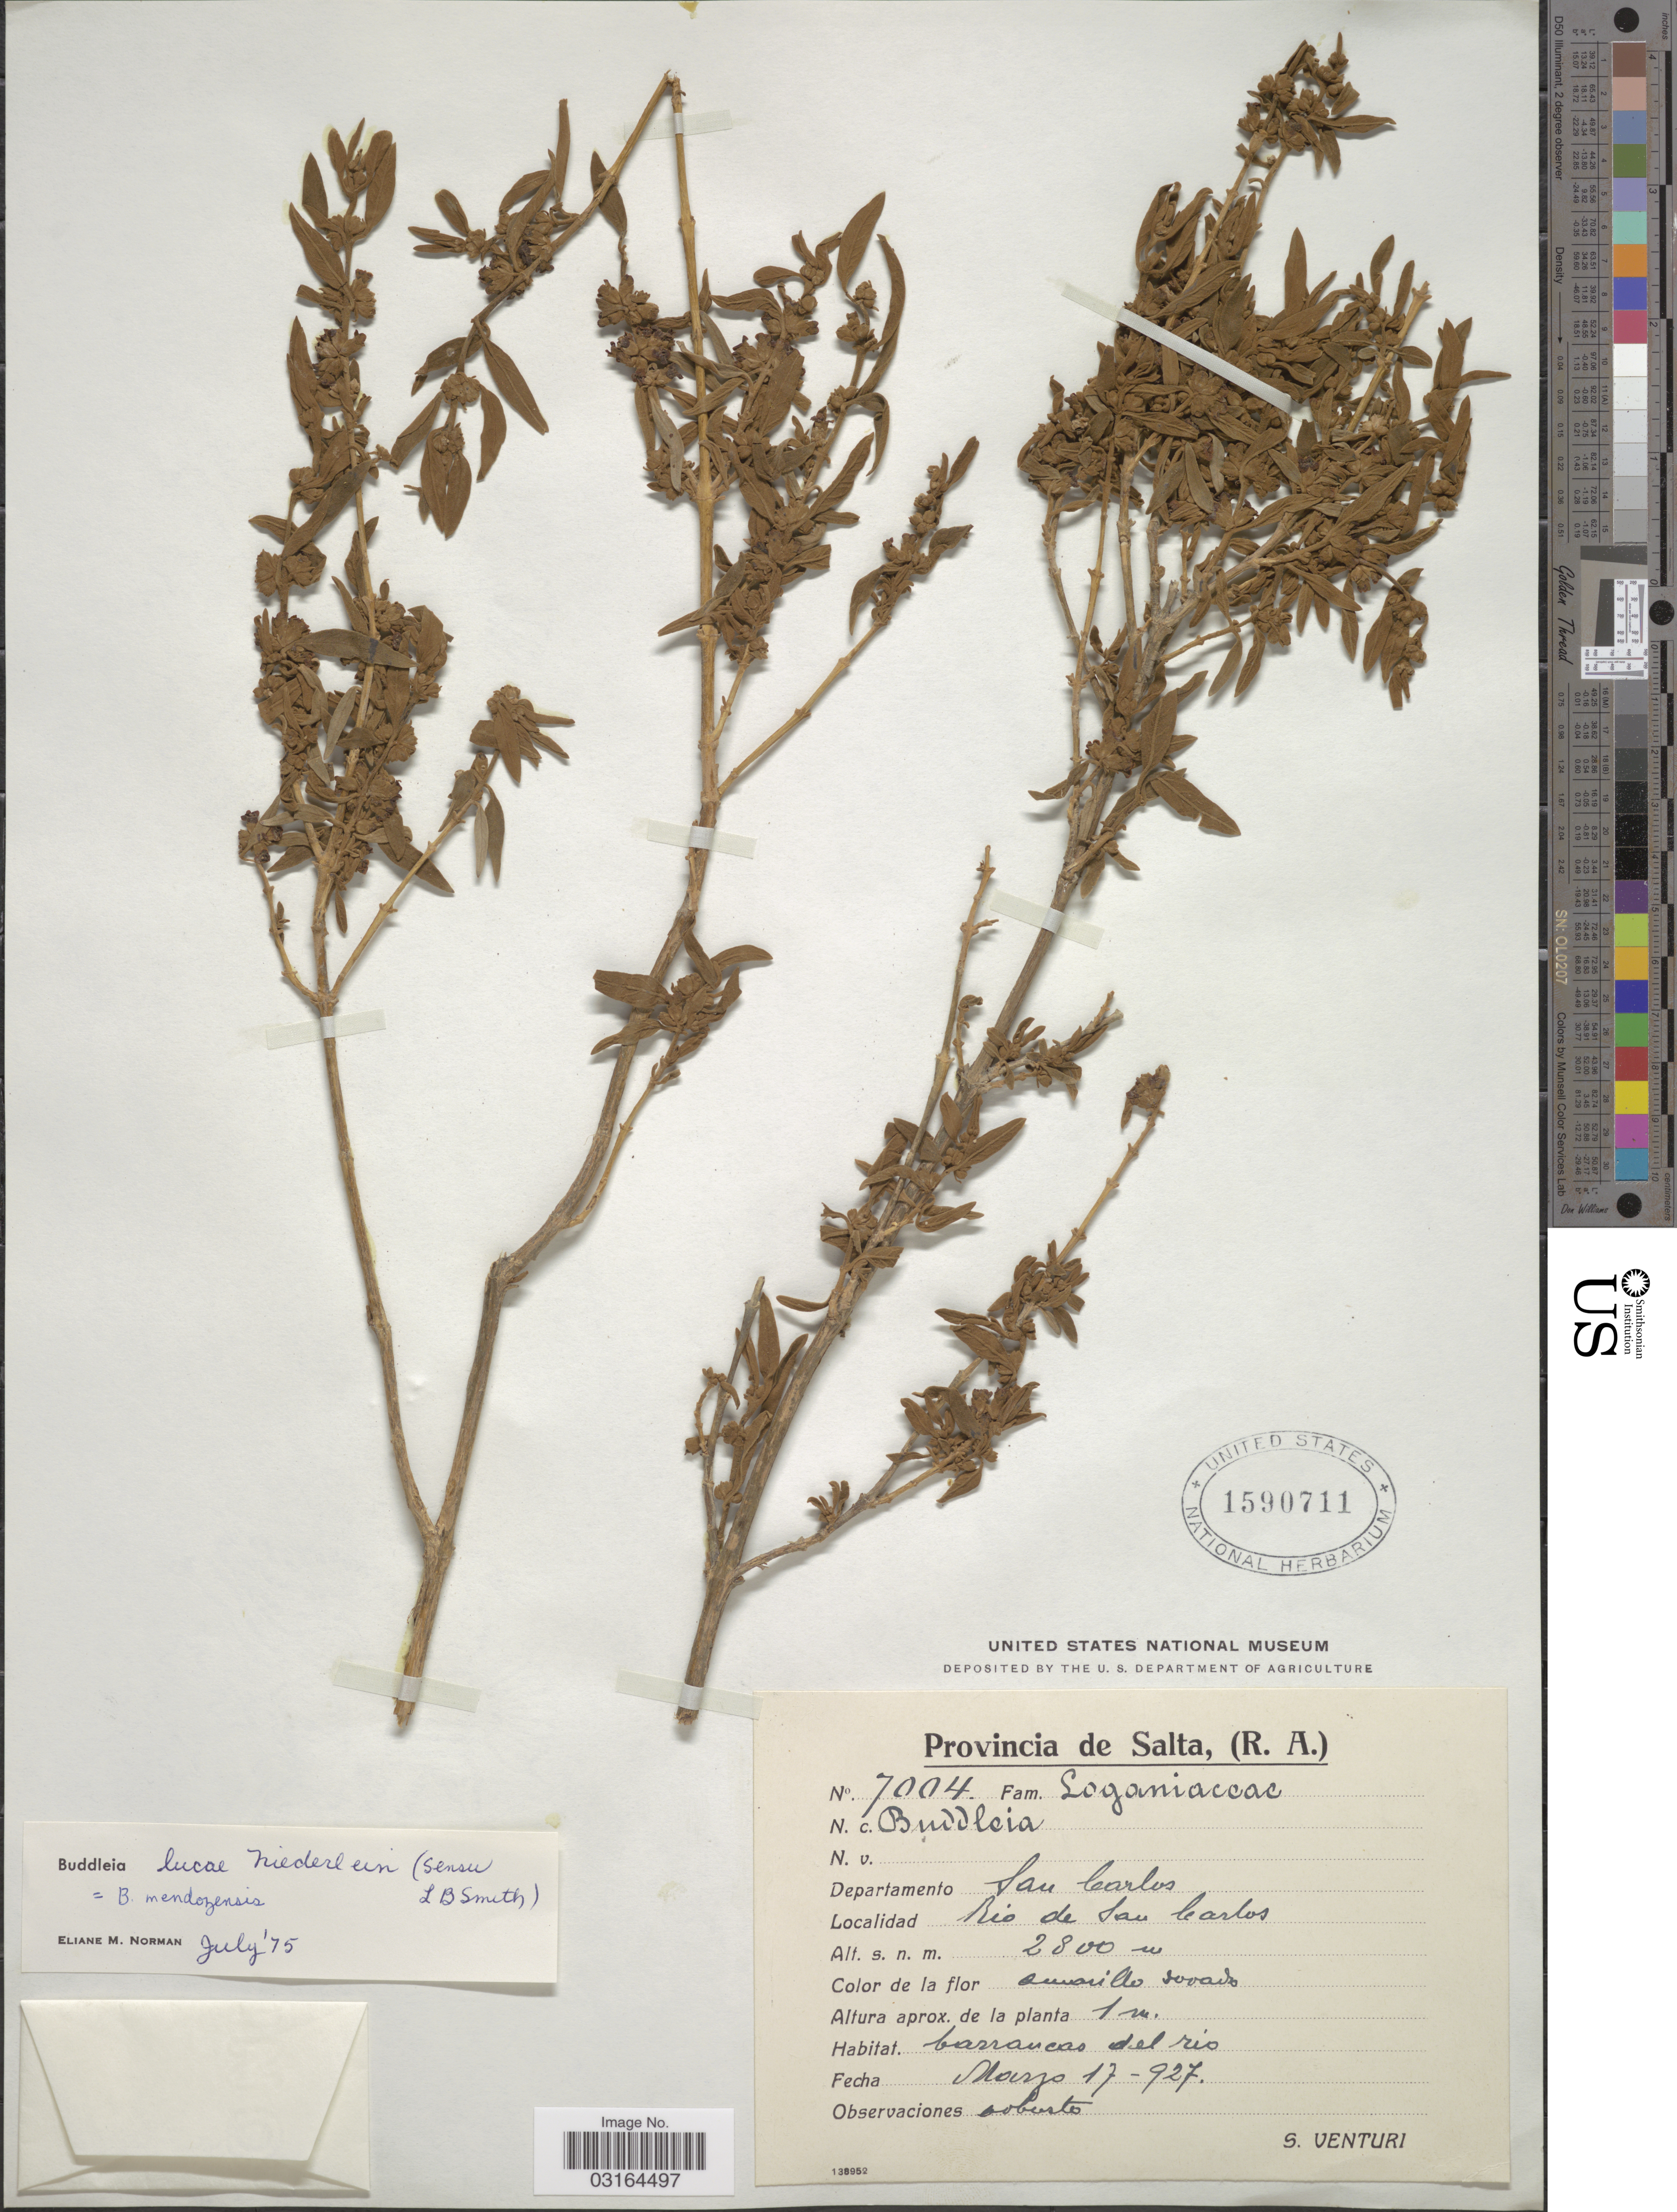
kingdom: Plantae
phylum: Tracheophyta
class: Magnoliopsida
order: Lamiales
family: Scrophulariaceae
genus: Buddleja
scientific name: Buddleja mendozensis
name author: Gillet ex Benth.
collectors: S. Venturi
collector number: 7004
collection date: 1927-03-17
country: Argentina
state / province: Salta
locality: Provincia de Salta, (R. A.). Departamento San Carlos. Rio de San Carlos.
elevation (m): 2800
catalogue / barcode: US 1590711